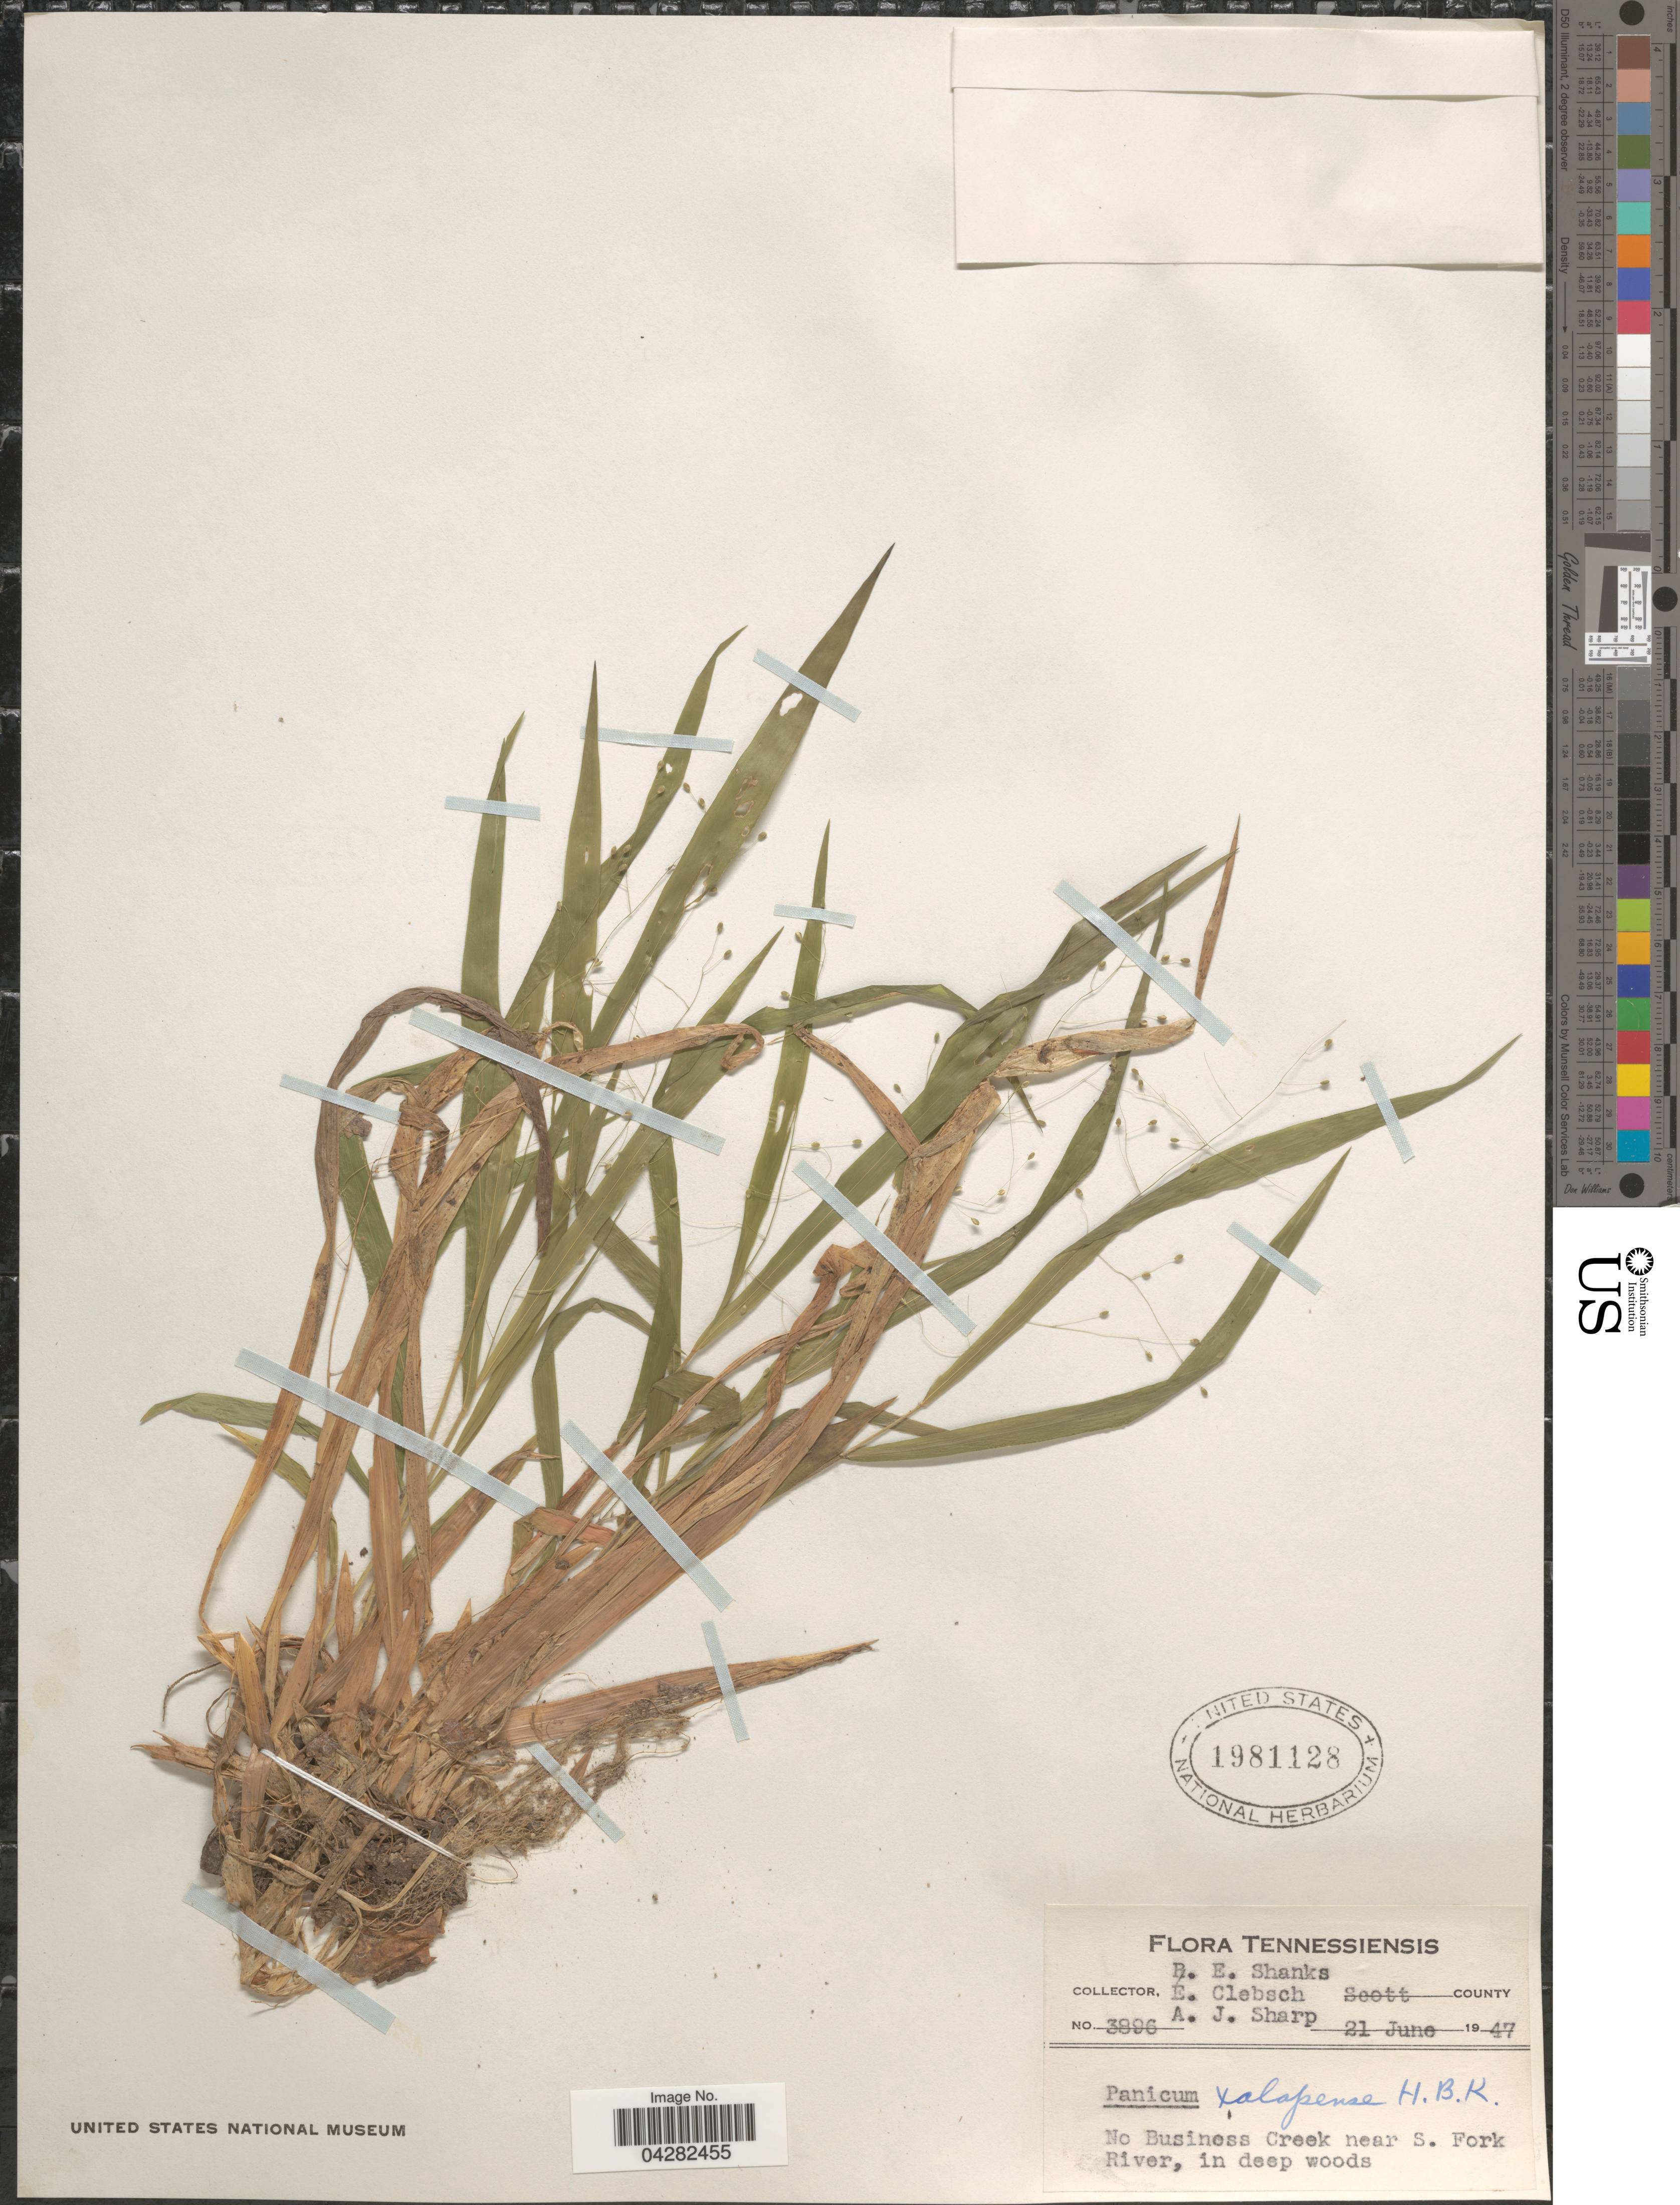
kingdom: Plantae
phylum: Tracheophyta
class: Liliopsida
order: Poales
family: Poaceae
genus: Dichanthelium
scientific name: Dichanthelium laxiflorum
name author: (Lam.) Gould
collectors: R. Shanks, E. Clebsch & A. J. Sharp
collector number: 3896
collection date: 1947-06-21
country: United States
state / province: Tennessee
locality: Tennessiensis. Scott County. No Business Creek near S. Fork River, in deep woods.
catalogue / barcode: US 1981128